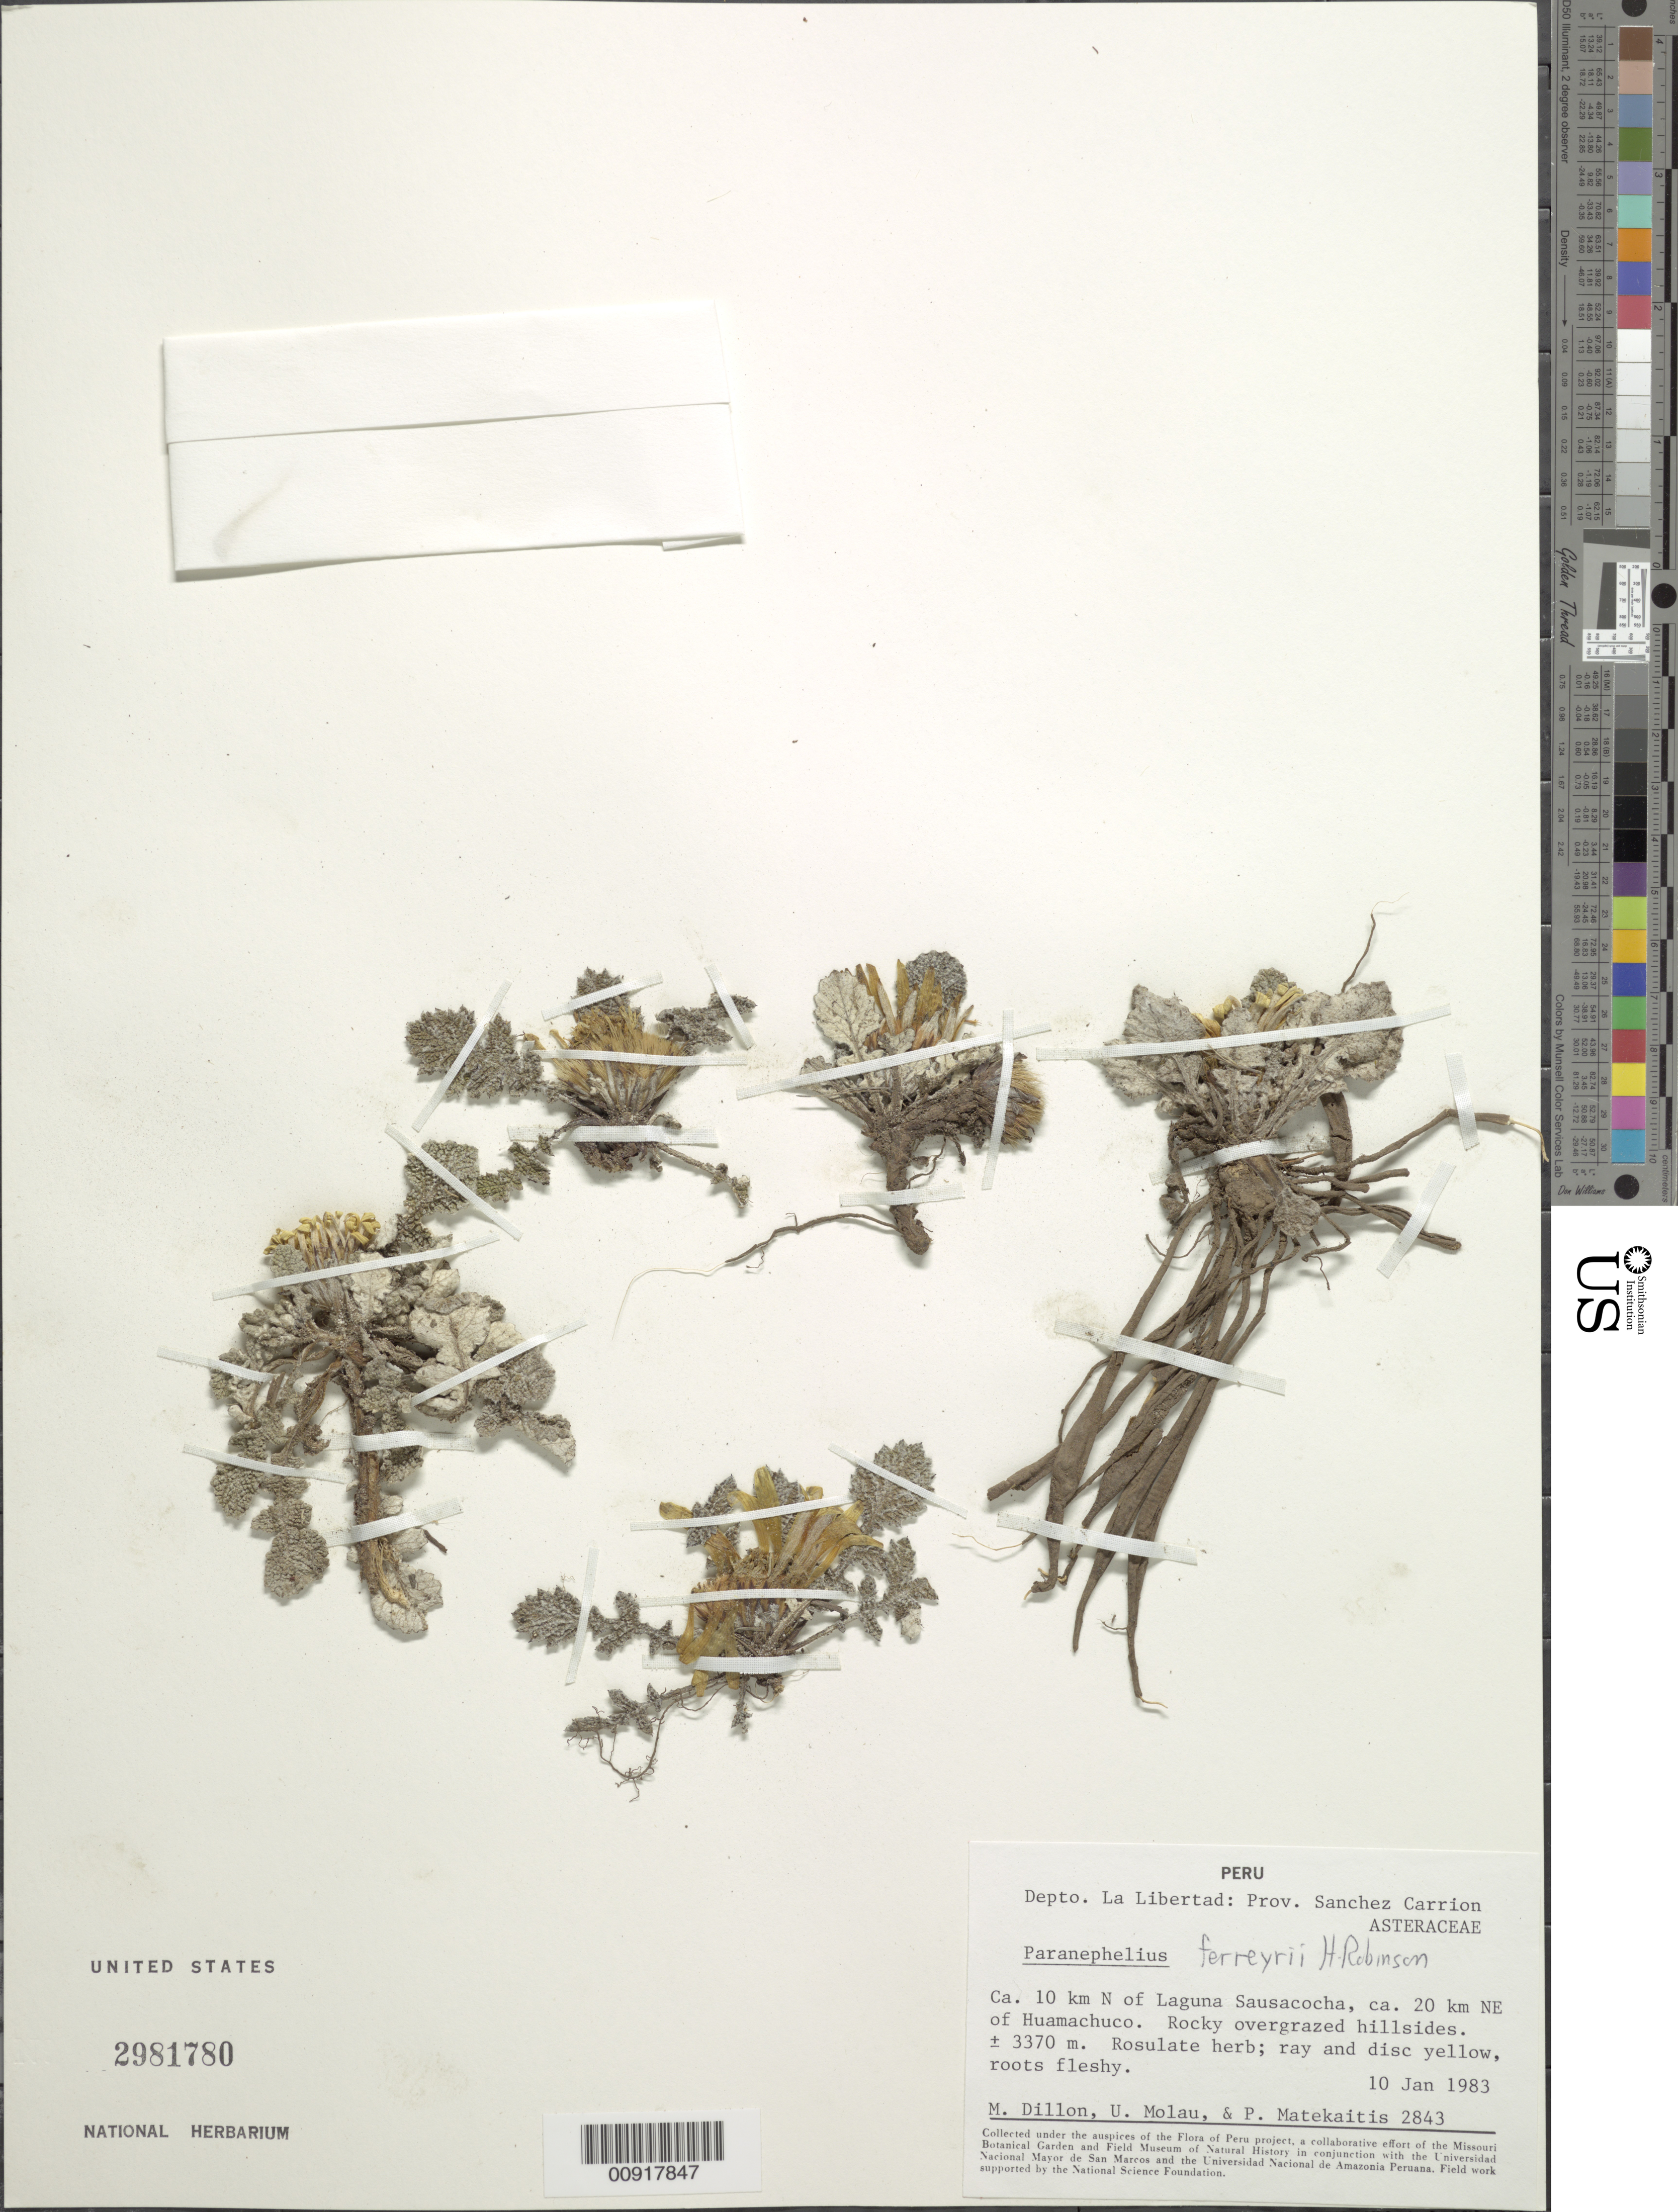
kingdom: Plantae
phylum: Tracheophyta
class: Magnoliopsida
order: Asterales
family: Asteraceae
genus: Paranephelius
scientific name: Paranephelius ferreyrii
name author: H. Rob.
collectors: M. O. Dillon, U. Molau & P. Matekaitis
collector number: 2843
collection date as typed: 10 January 1983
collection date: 1983-01-10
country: Peru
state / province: La Libertad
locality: Prov. Sanchez Carrion, ca. 10 km N Laguna Sausacocha, ca 20 km NE Huamachuco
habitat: Rocky overgrazed hillsides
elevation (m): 3370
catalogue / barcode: US 2981780